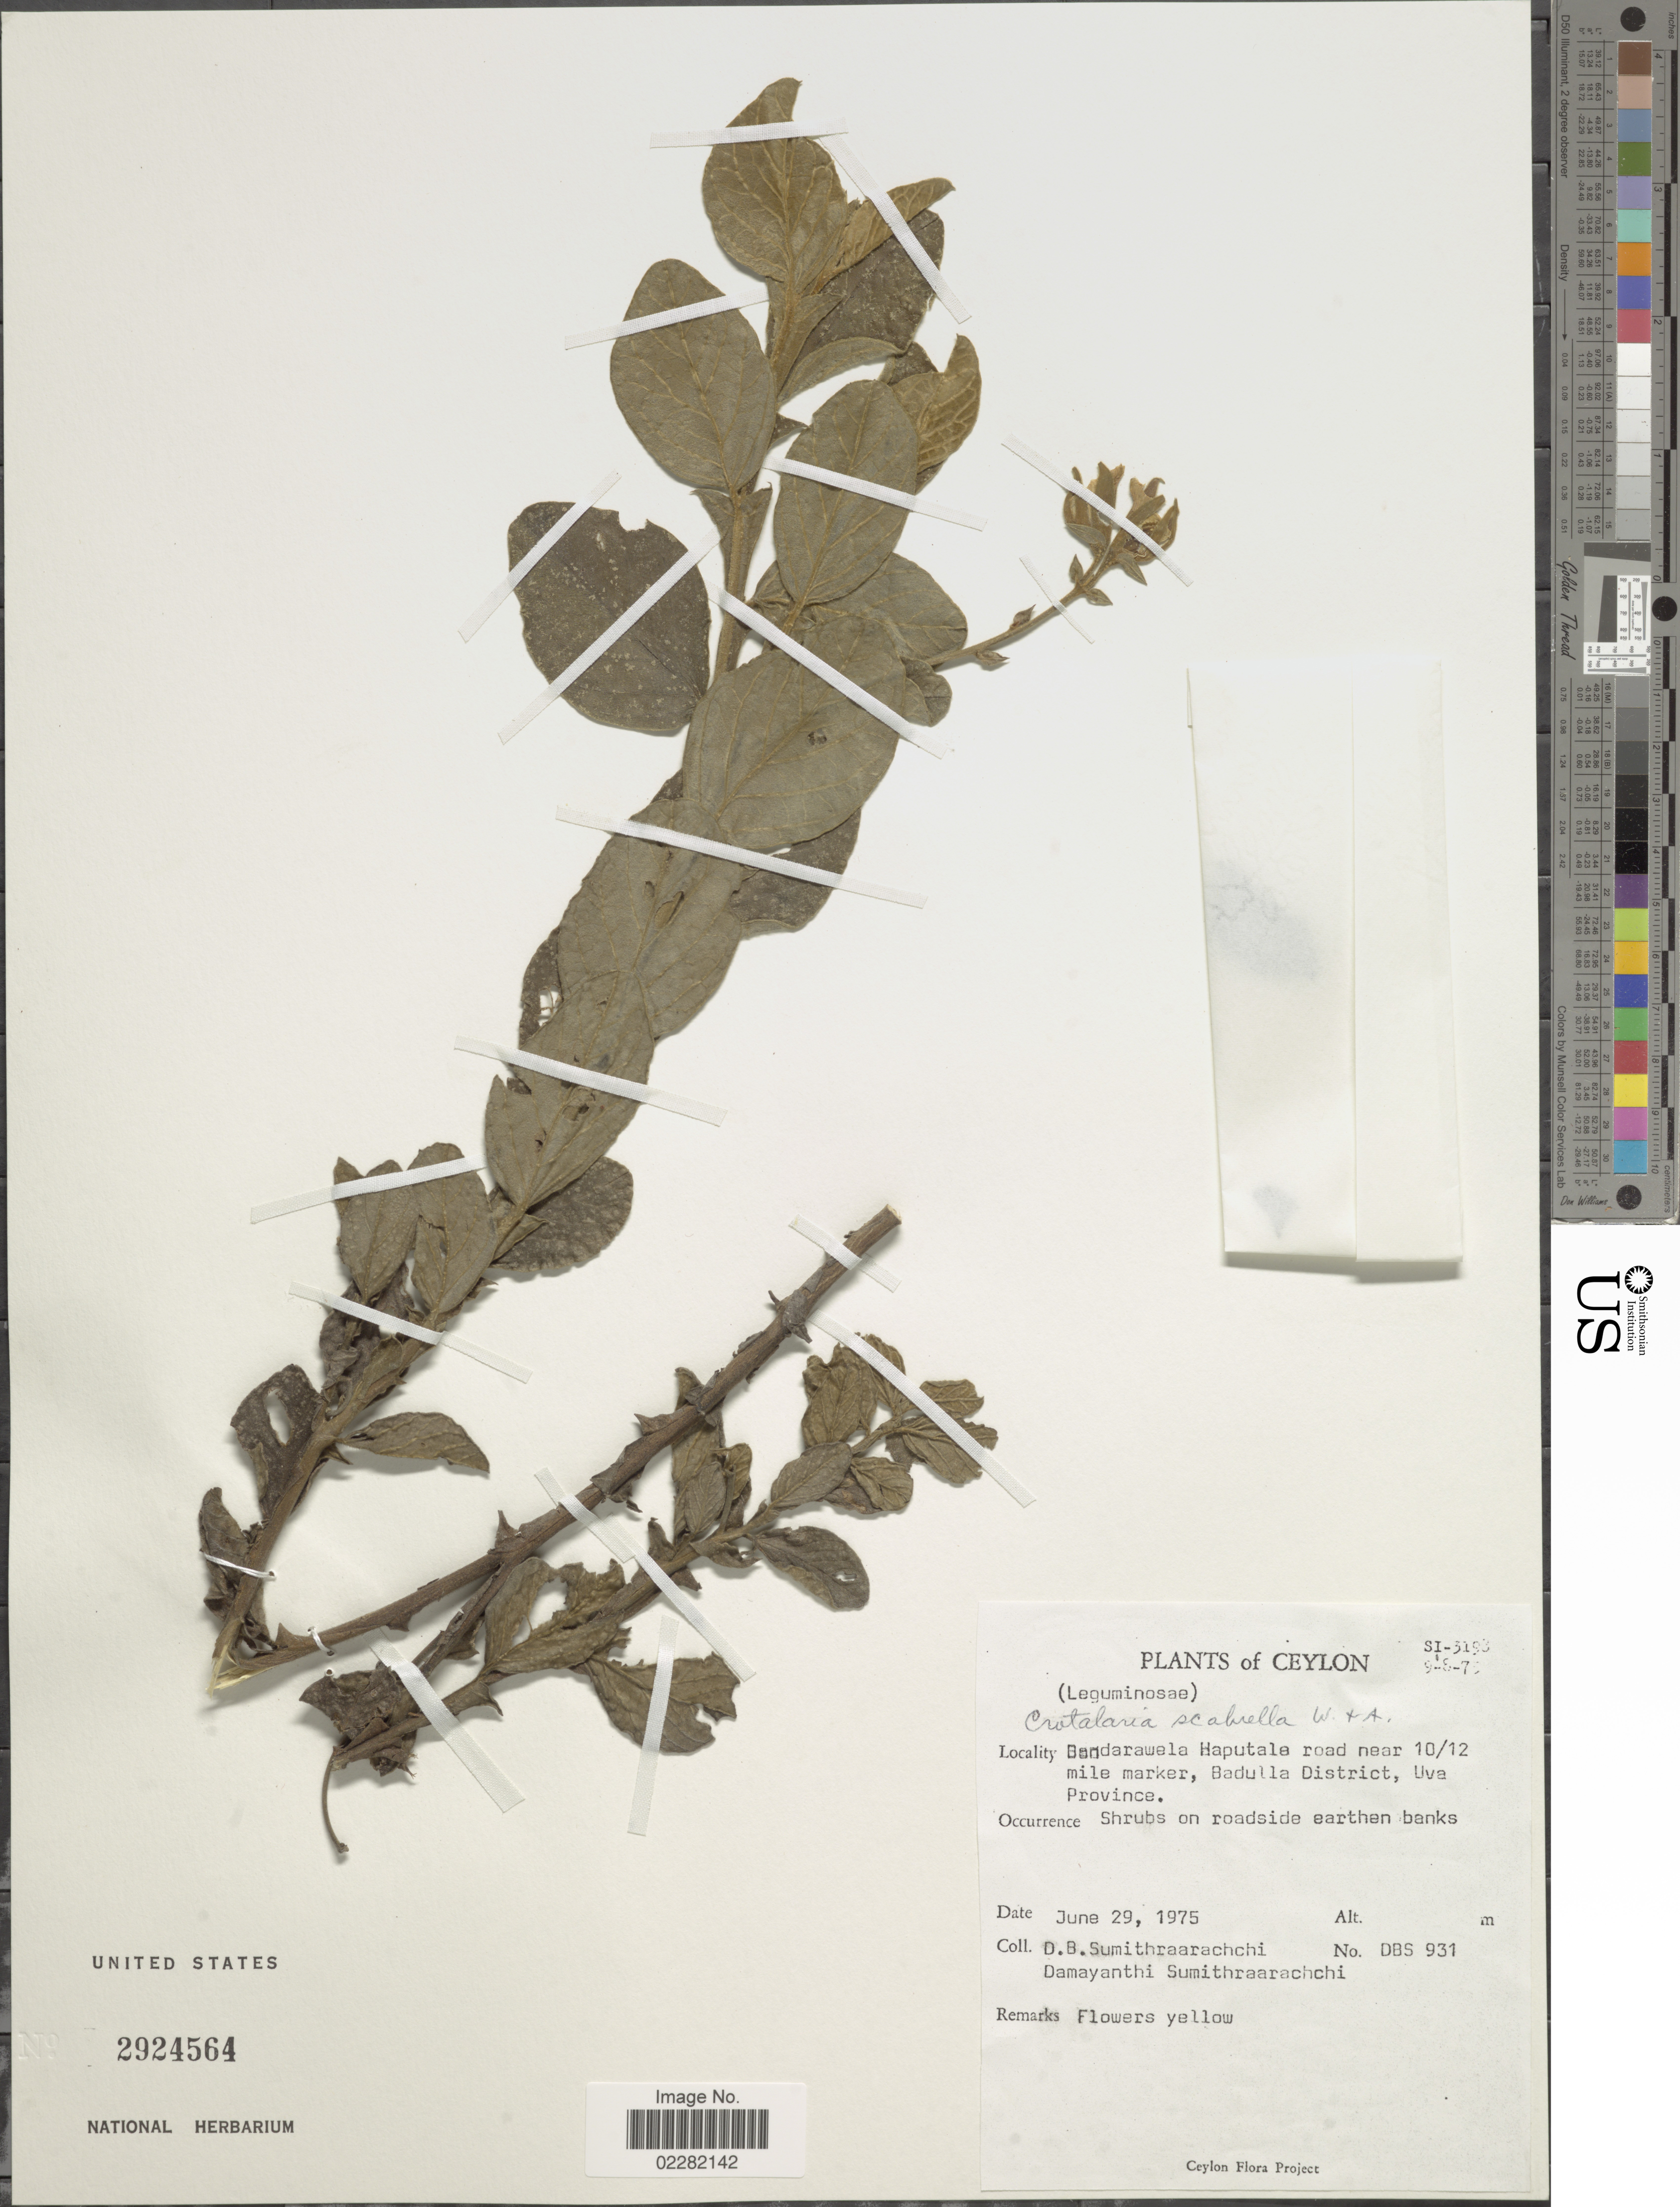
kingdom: Plantae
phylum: Tracheophyta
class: Magnoliopsida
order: Fabales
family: Fabaceae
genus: Crotalaria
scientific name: Crotalaria scabrella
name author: Wight & Arn.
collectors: D. B. Sumithraarachchi & D. Sumithraarachchi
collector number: DBS 931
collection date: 1975-06-29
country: Sri Lanka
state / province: Uva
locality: Ceylon, Bandarawela Haputala road near 10/12 mile marker, Badulla District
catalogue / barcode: US 2924564